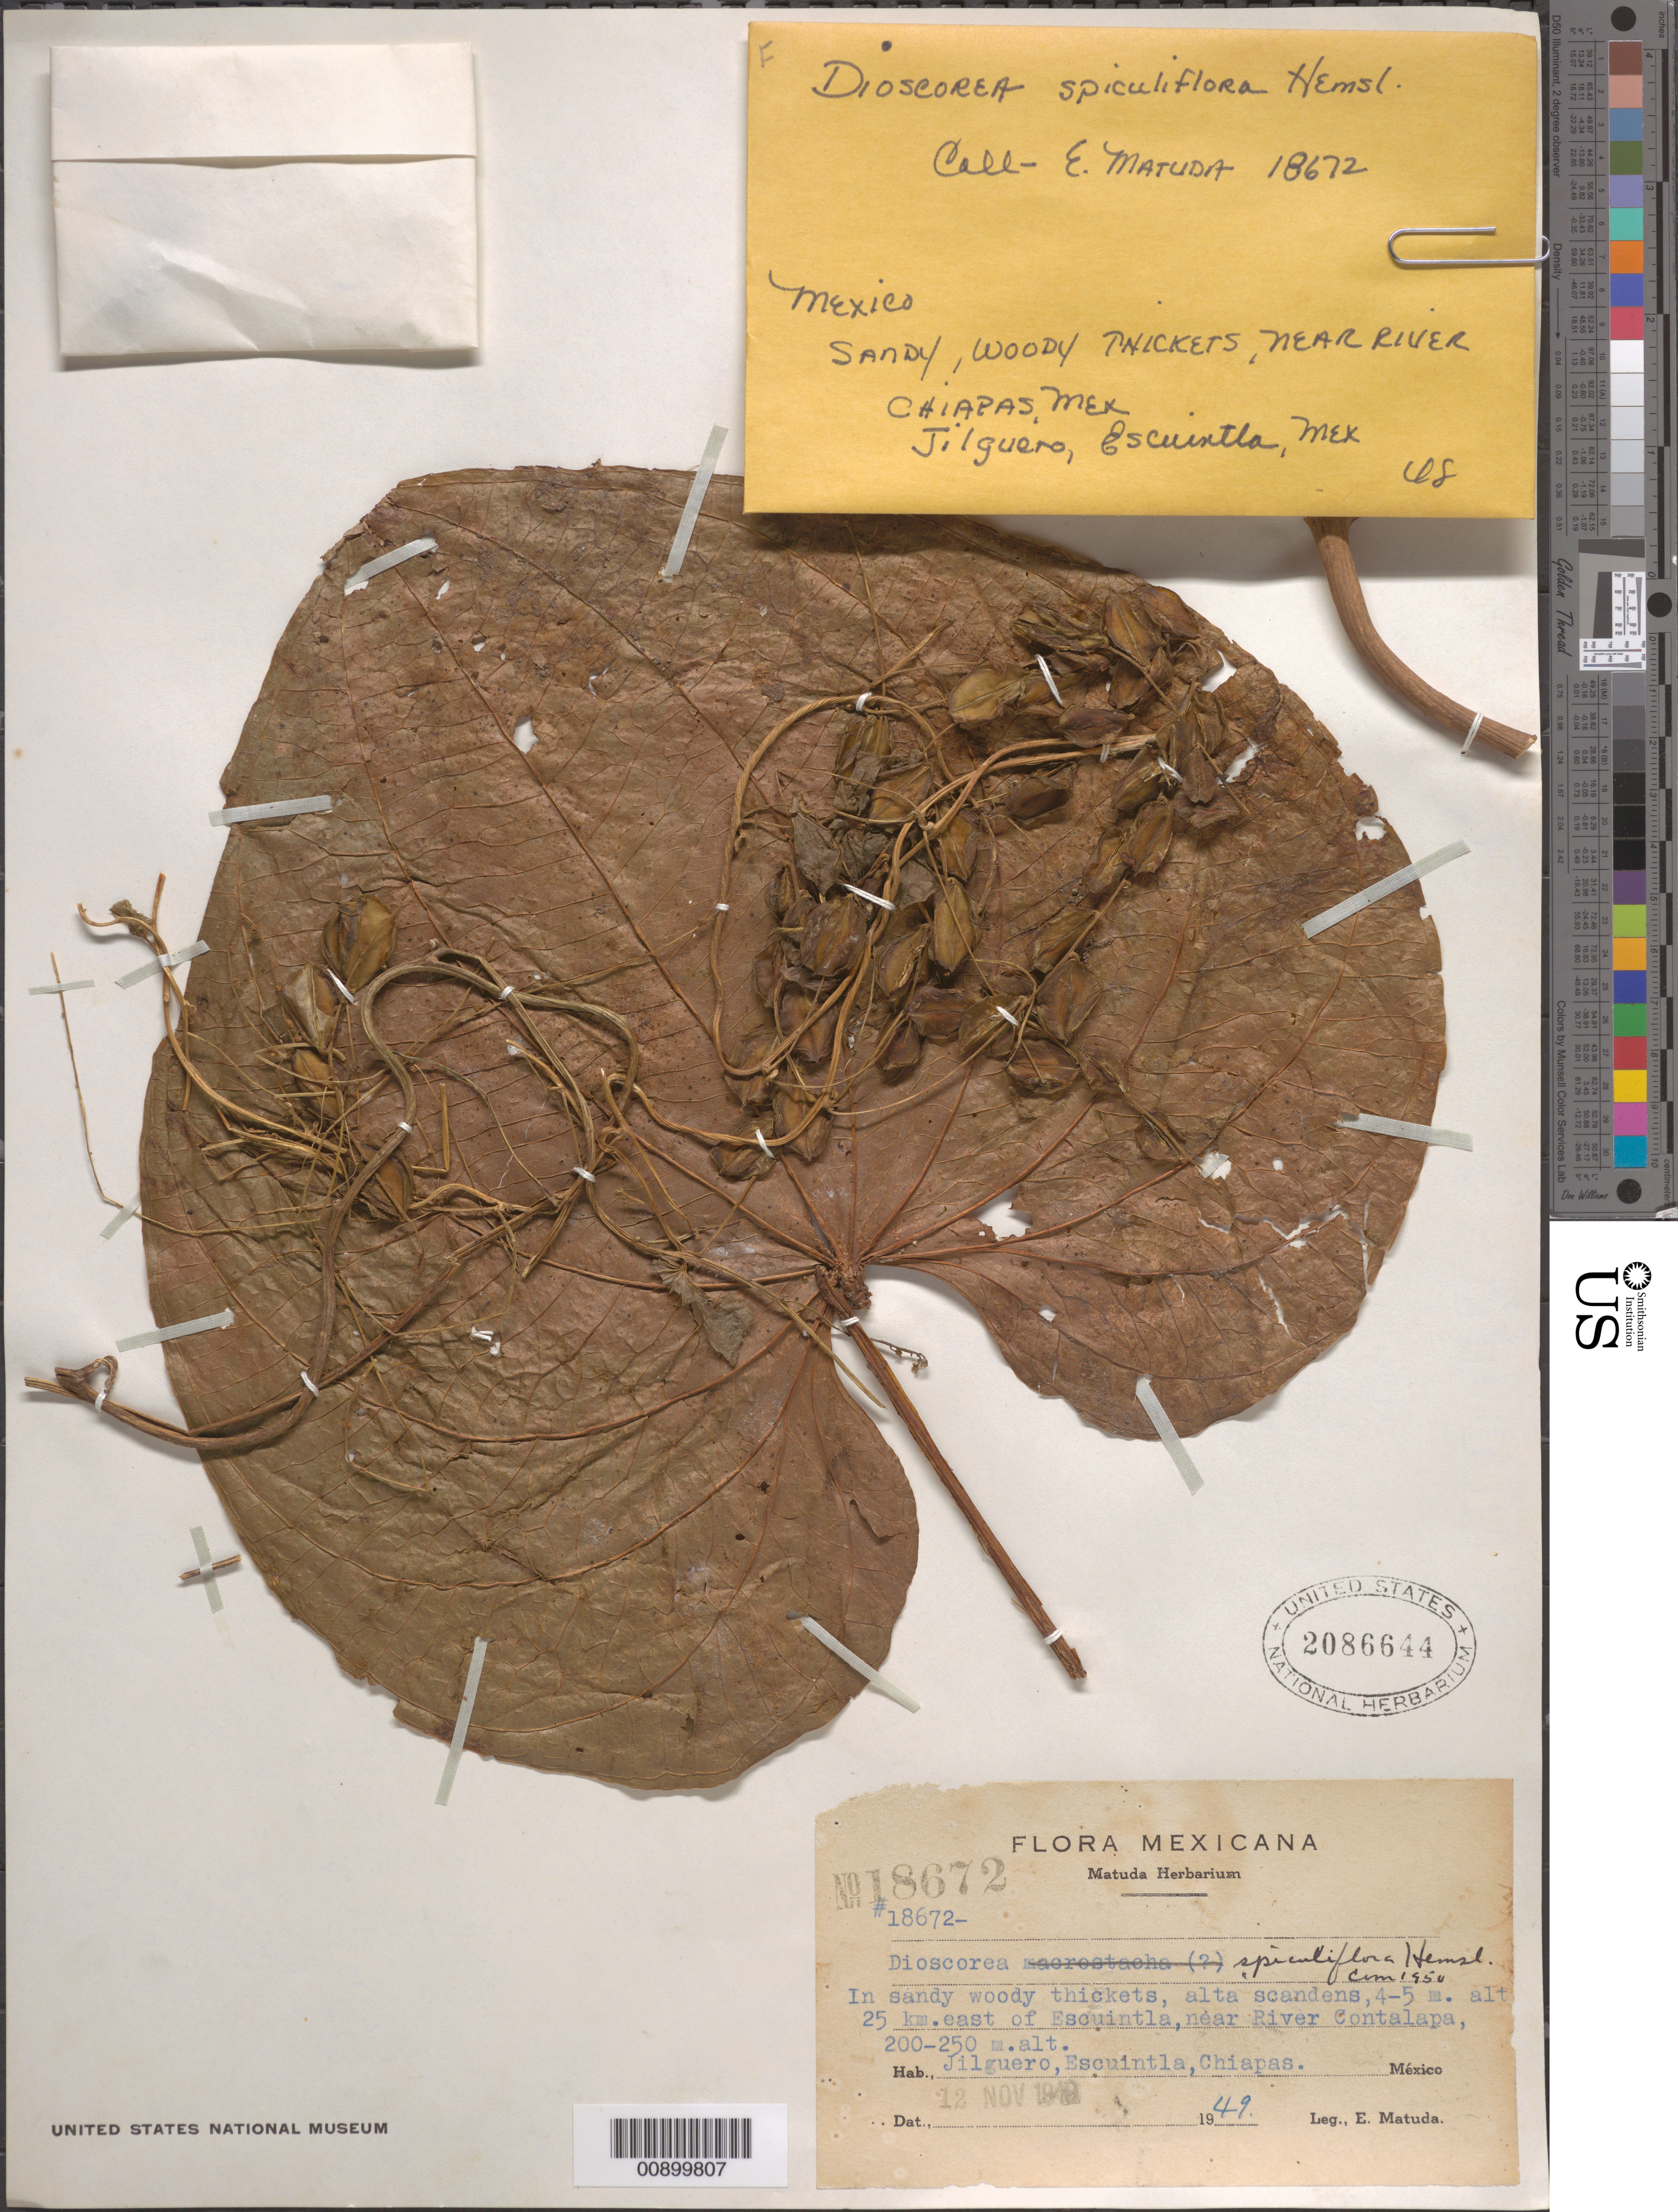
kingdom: Plantae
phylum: Tracheophyta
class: Liliopsida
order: Dioscoreales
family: Dioscoreaceae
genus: Dioscorea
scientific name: Dioscorea spiculiflora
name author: Hemsl.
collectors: E. Matuda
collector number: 18672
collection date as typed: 12 Nov 1949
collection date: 1949-11-12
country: Mexico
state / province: Chiapas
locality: Jilguero, Escuintla, Chiapas. 25 km. east of Escuintla, near River Contalapa.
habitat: In sandy woody thickets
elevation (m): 250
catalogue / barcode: US 2086644